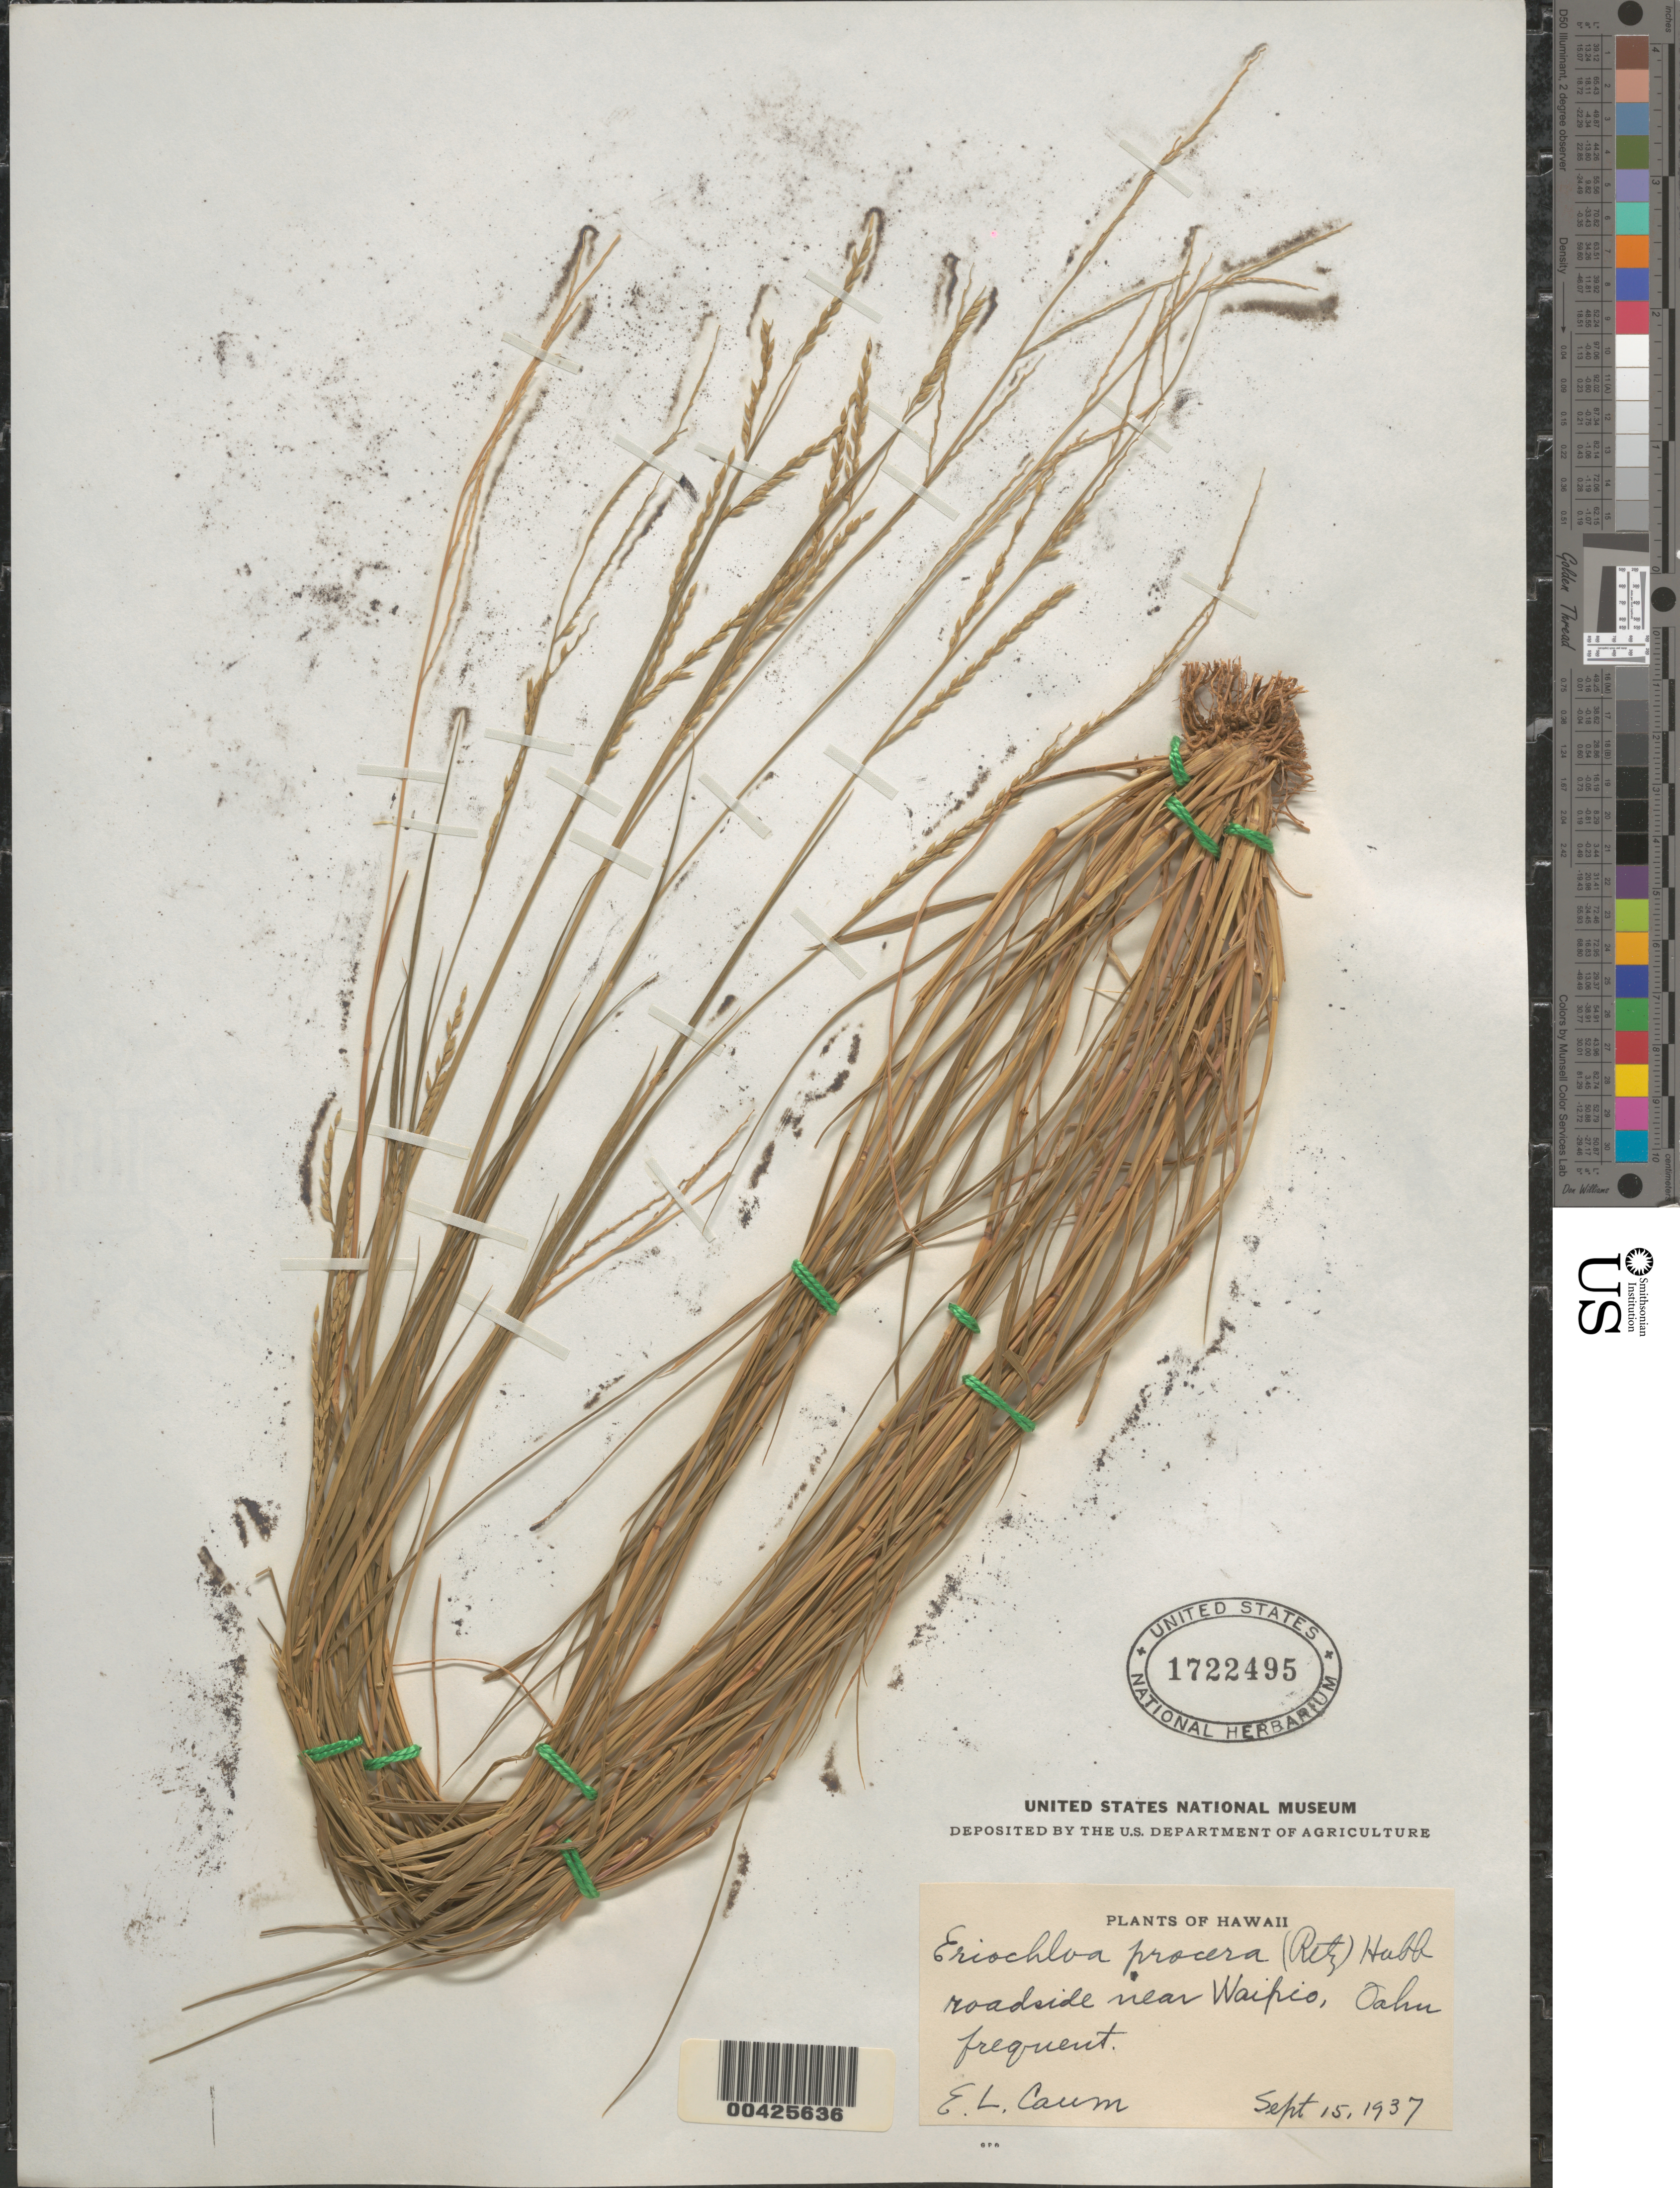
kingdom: Plantae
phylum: Tracheophyta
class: Liliopsida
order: Poales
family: Poaceae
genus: Eriochloa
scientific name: Eriochloa procera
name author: (Retz.) C.E. Hubb.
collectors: E. L. Caum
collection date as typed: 15 Sep 1937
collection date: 1937-09-15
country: United States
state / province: Hawaii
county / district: Honolulu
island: Oahu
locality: Roadside near Waipio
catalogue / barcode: US 1722495